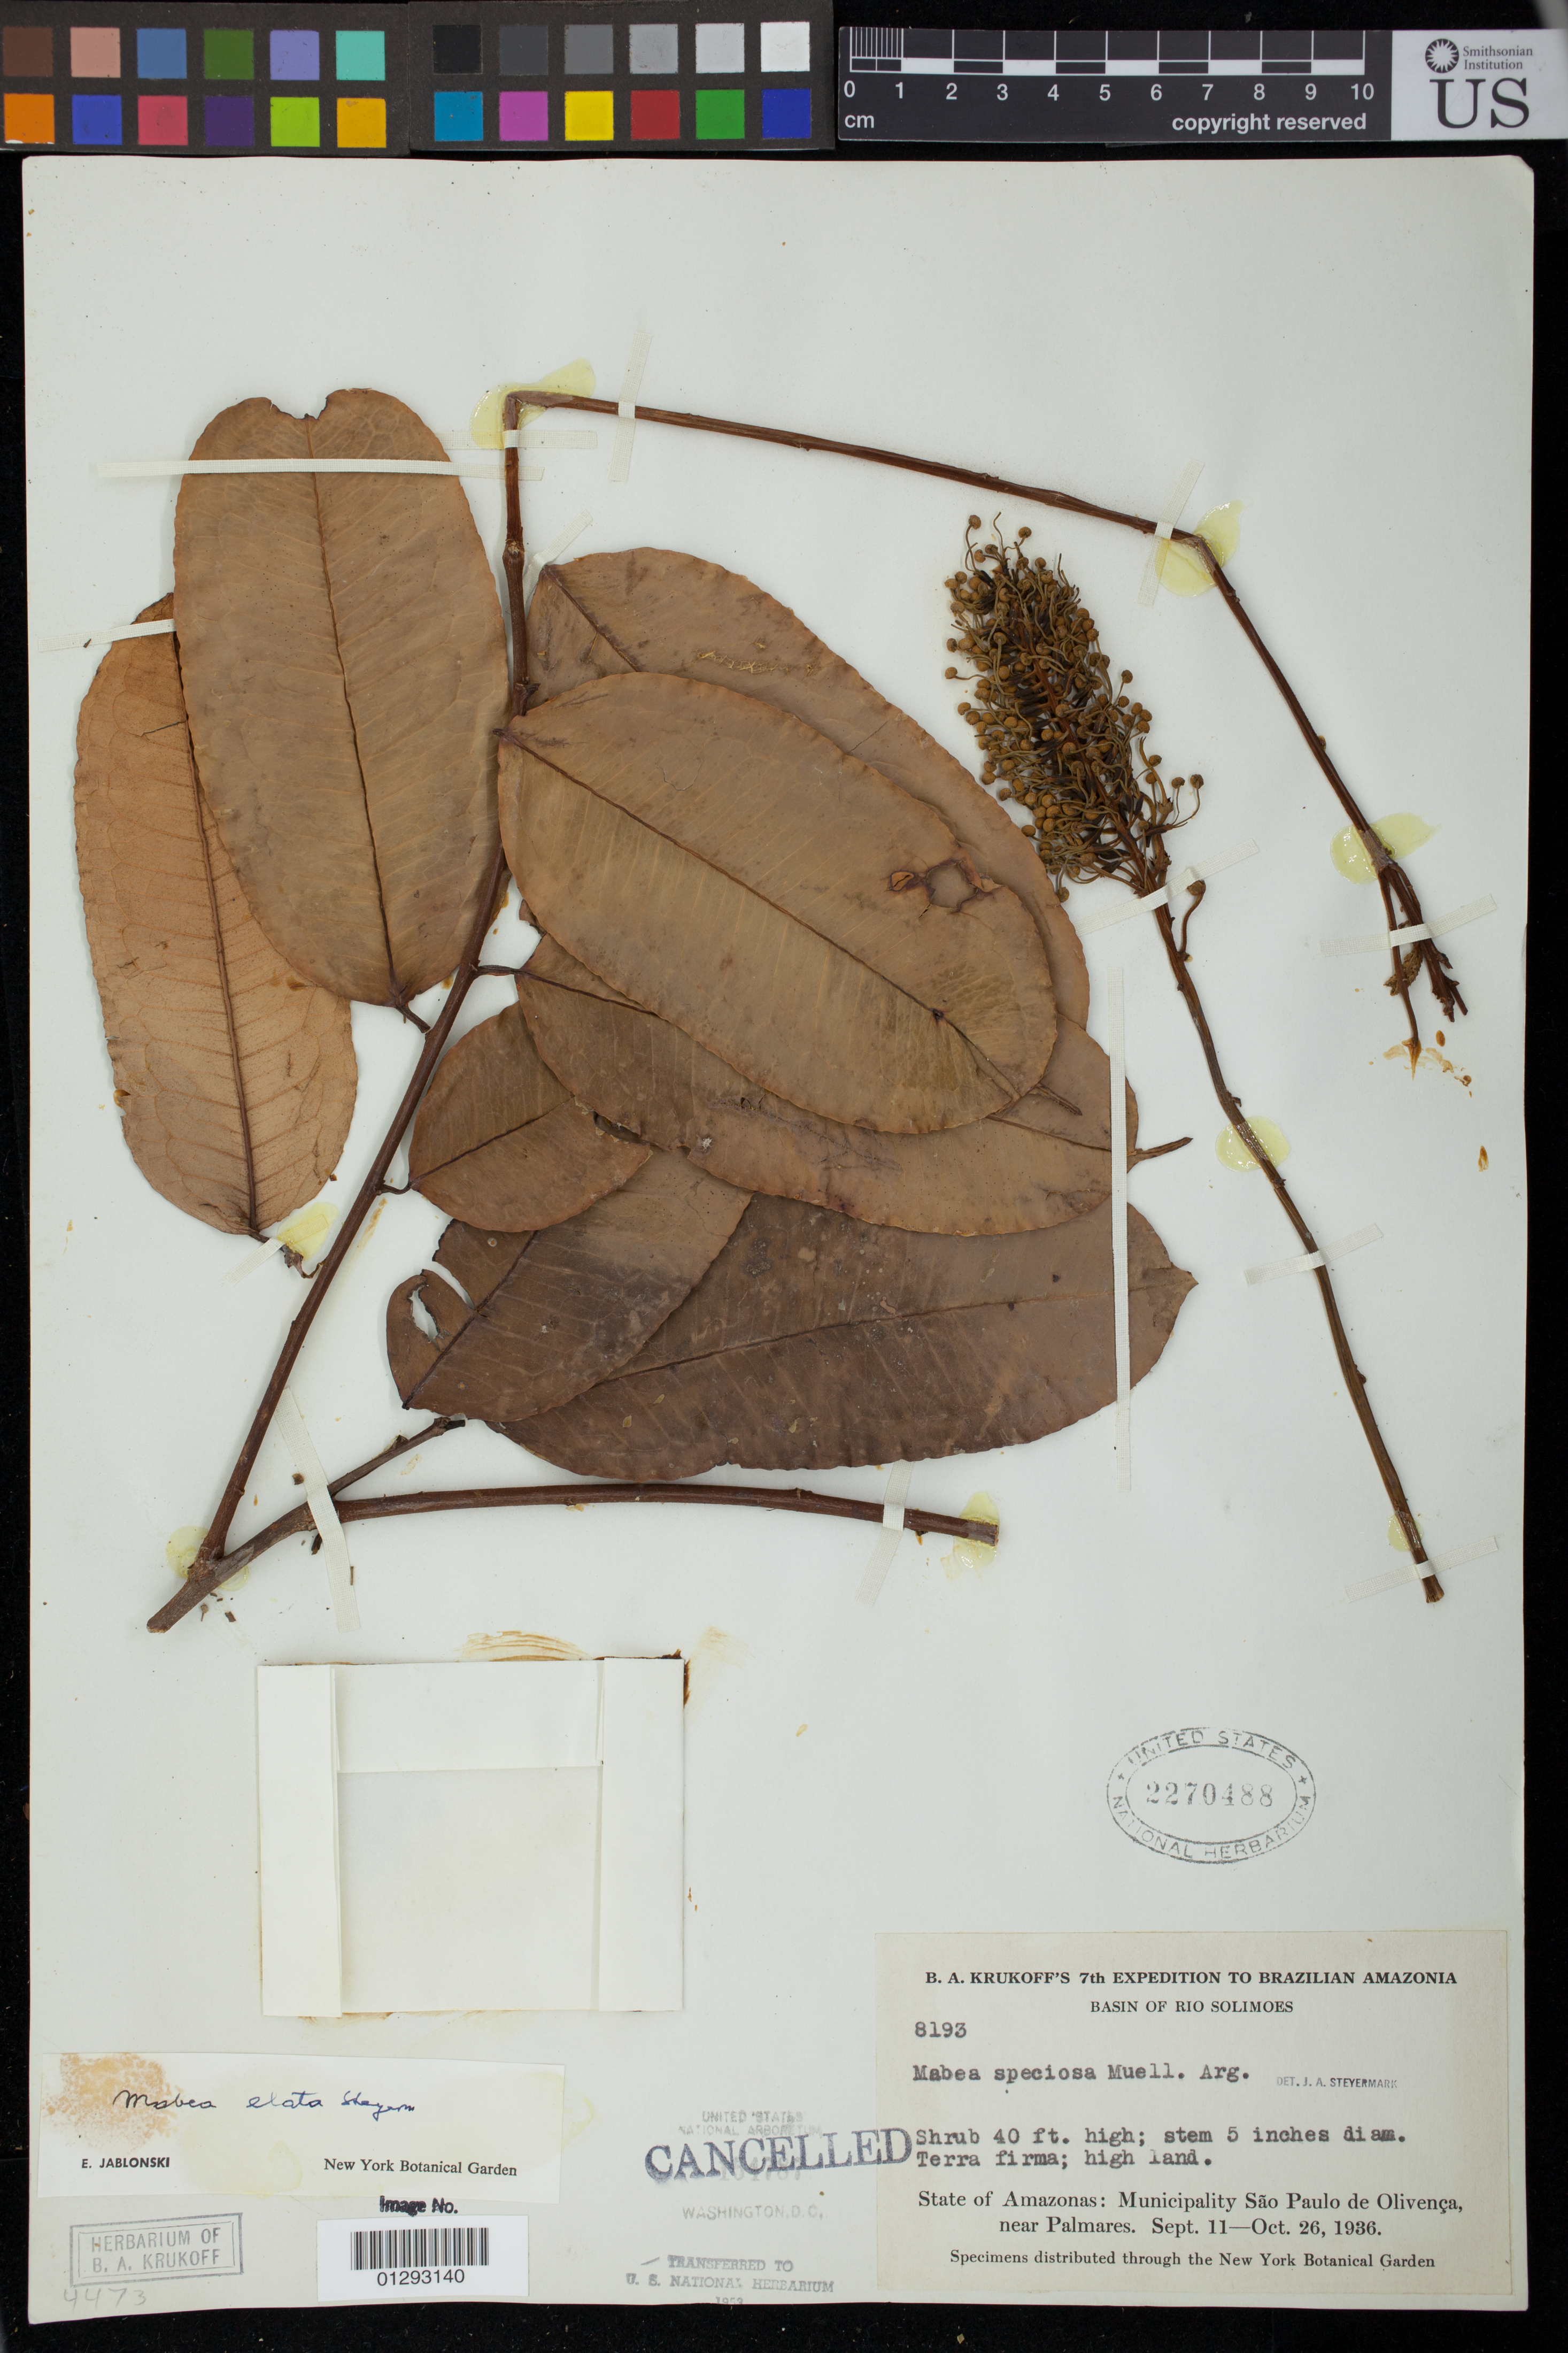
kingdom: Plantae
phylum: Tracheophyta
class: Magnoliopsida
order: Malpighiales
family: Euphorbiaceae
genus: Mabea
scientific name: Mabea elata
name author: Steyerm.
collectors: B. A. Krukoff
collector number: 8193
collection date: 1936-09-11/1936-10-26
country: Brazil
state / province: Amazonas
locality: Municipality Sao Paulo de Olivenca, near Palmares. Basin of Rio Solimoes.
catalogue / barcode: US 2270488